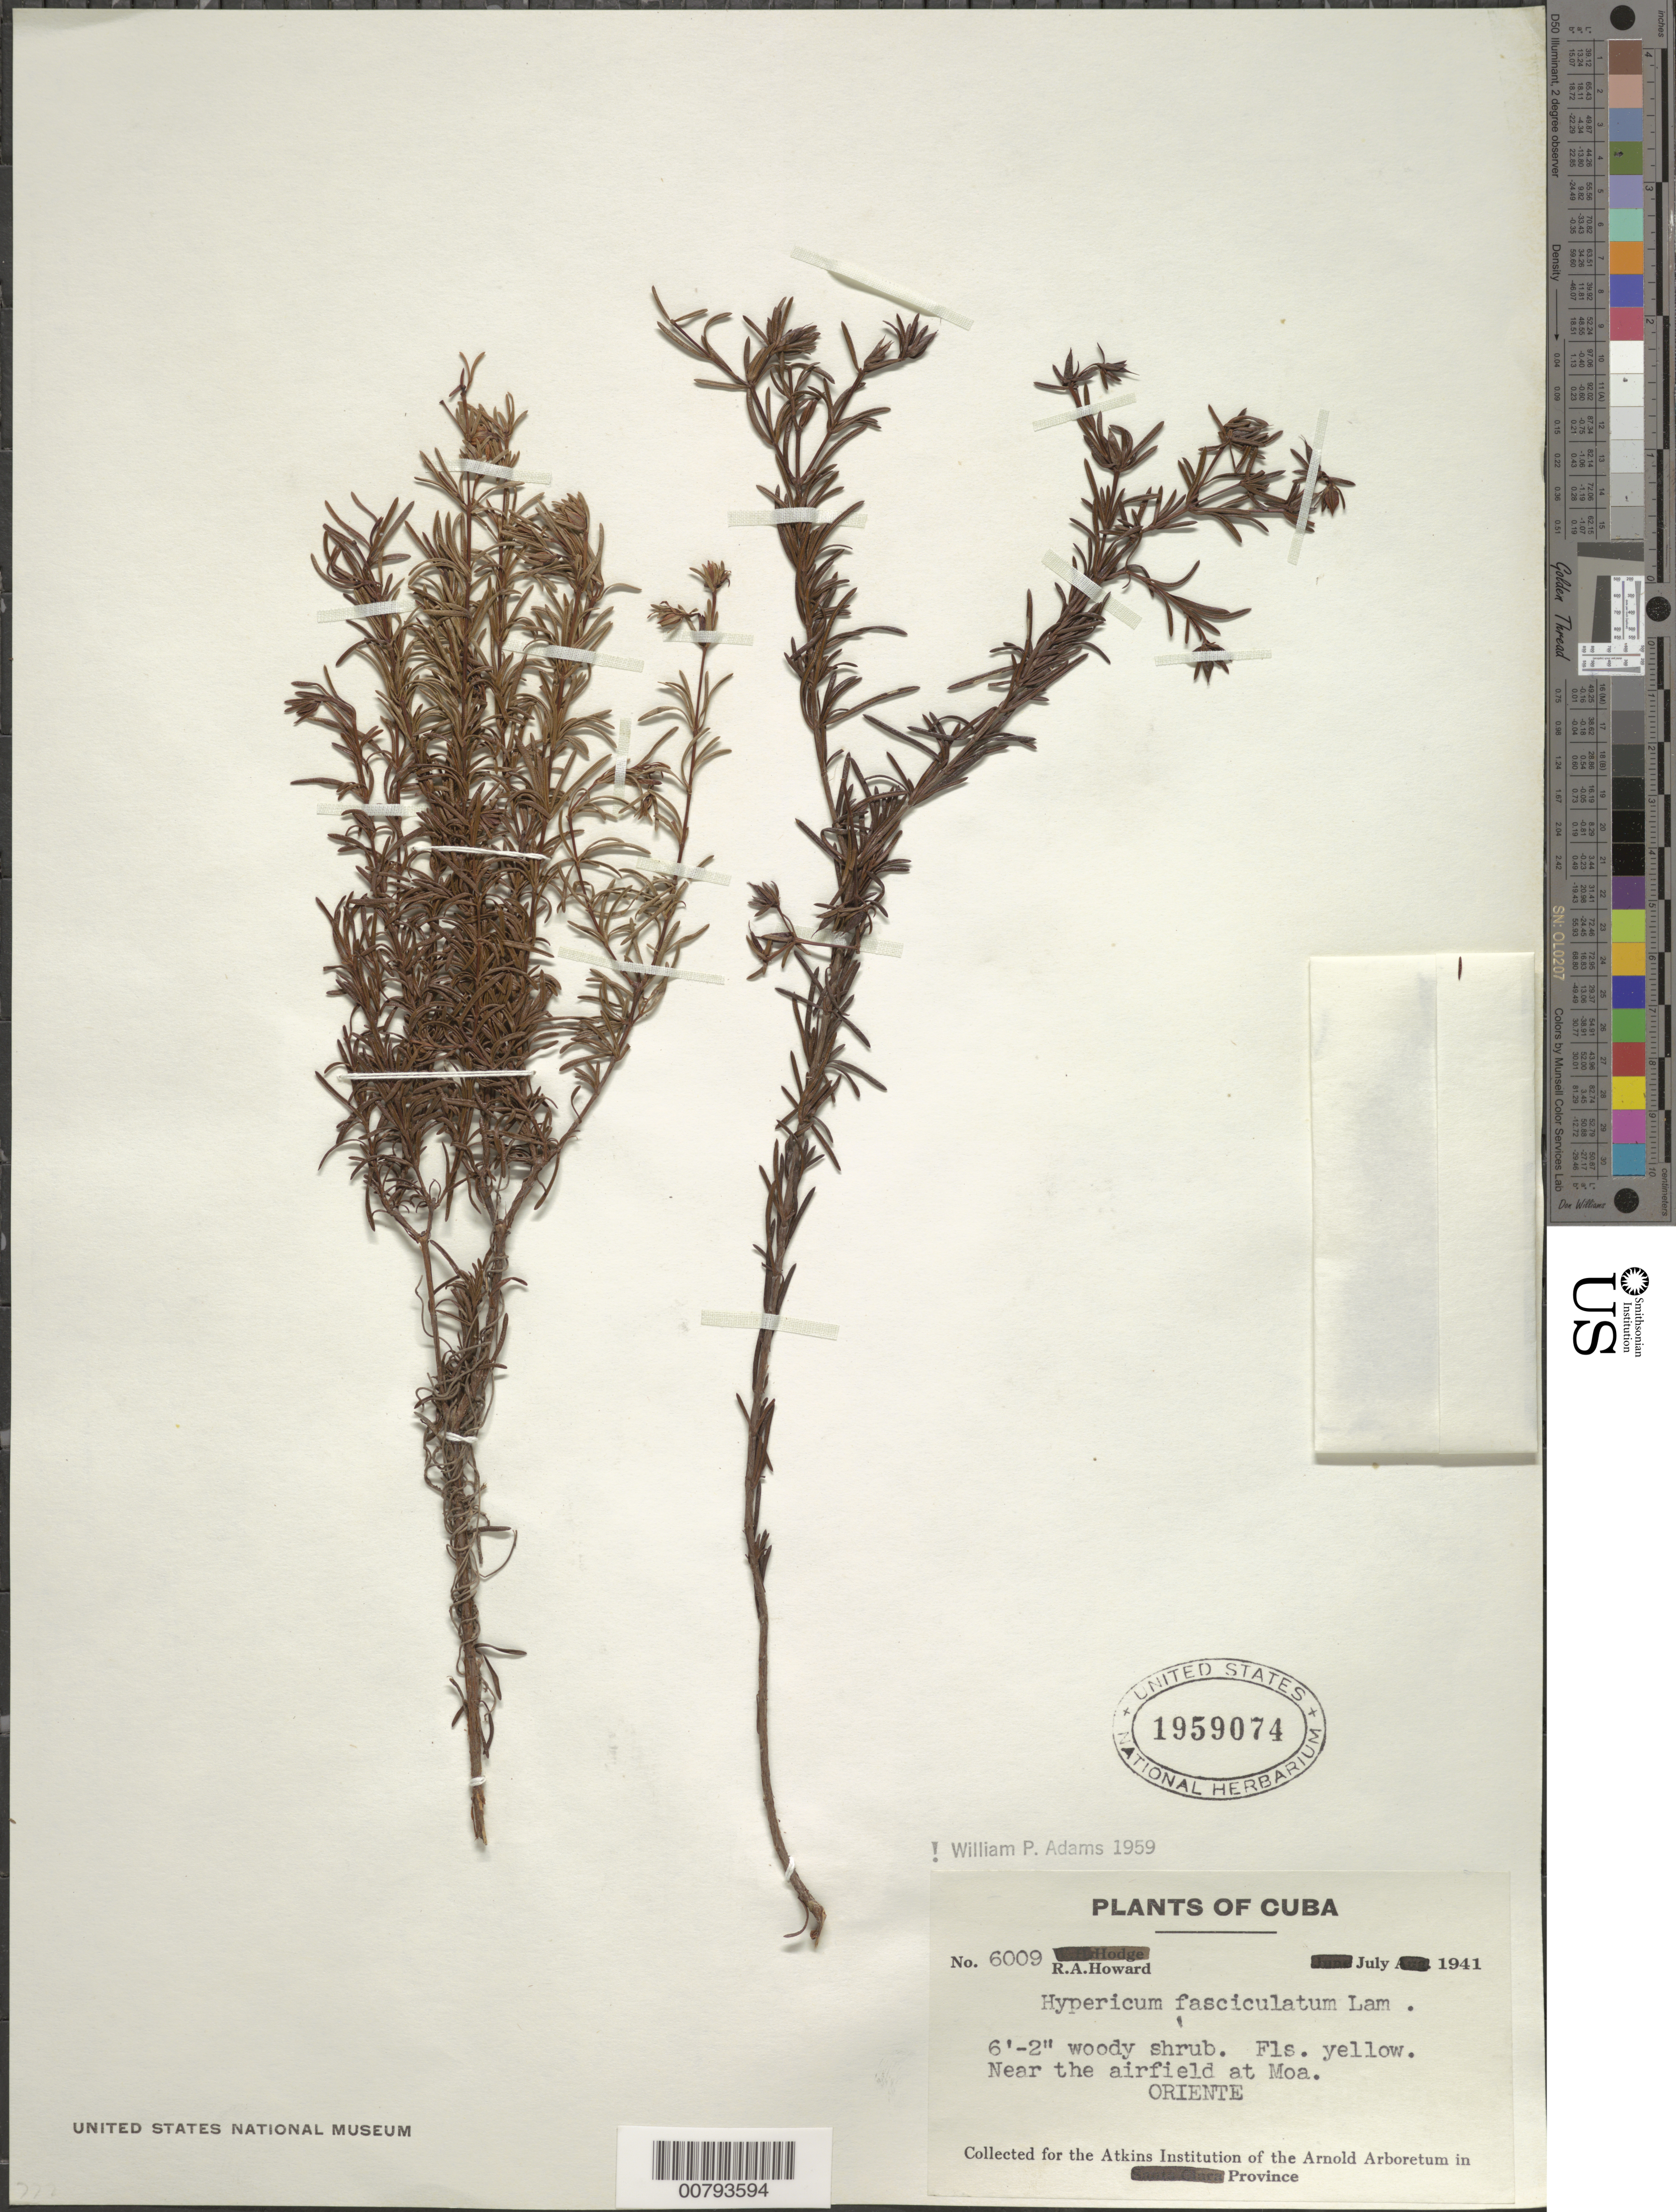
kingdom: Plantae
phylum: Tracheophyta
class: Magnoliopsida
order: Malpighiales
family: Hypericaceae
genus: Hypericum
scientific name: Hypericum fasciculatum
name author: Lam.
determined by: Adams, W. P.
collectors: R. A. Howard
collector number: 6009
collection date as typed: Jul 1941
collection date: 1941-07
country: Cuba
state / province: Oriente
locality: Near airfield at Moa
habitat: Airfield area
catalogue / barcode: US 1959074